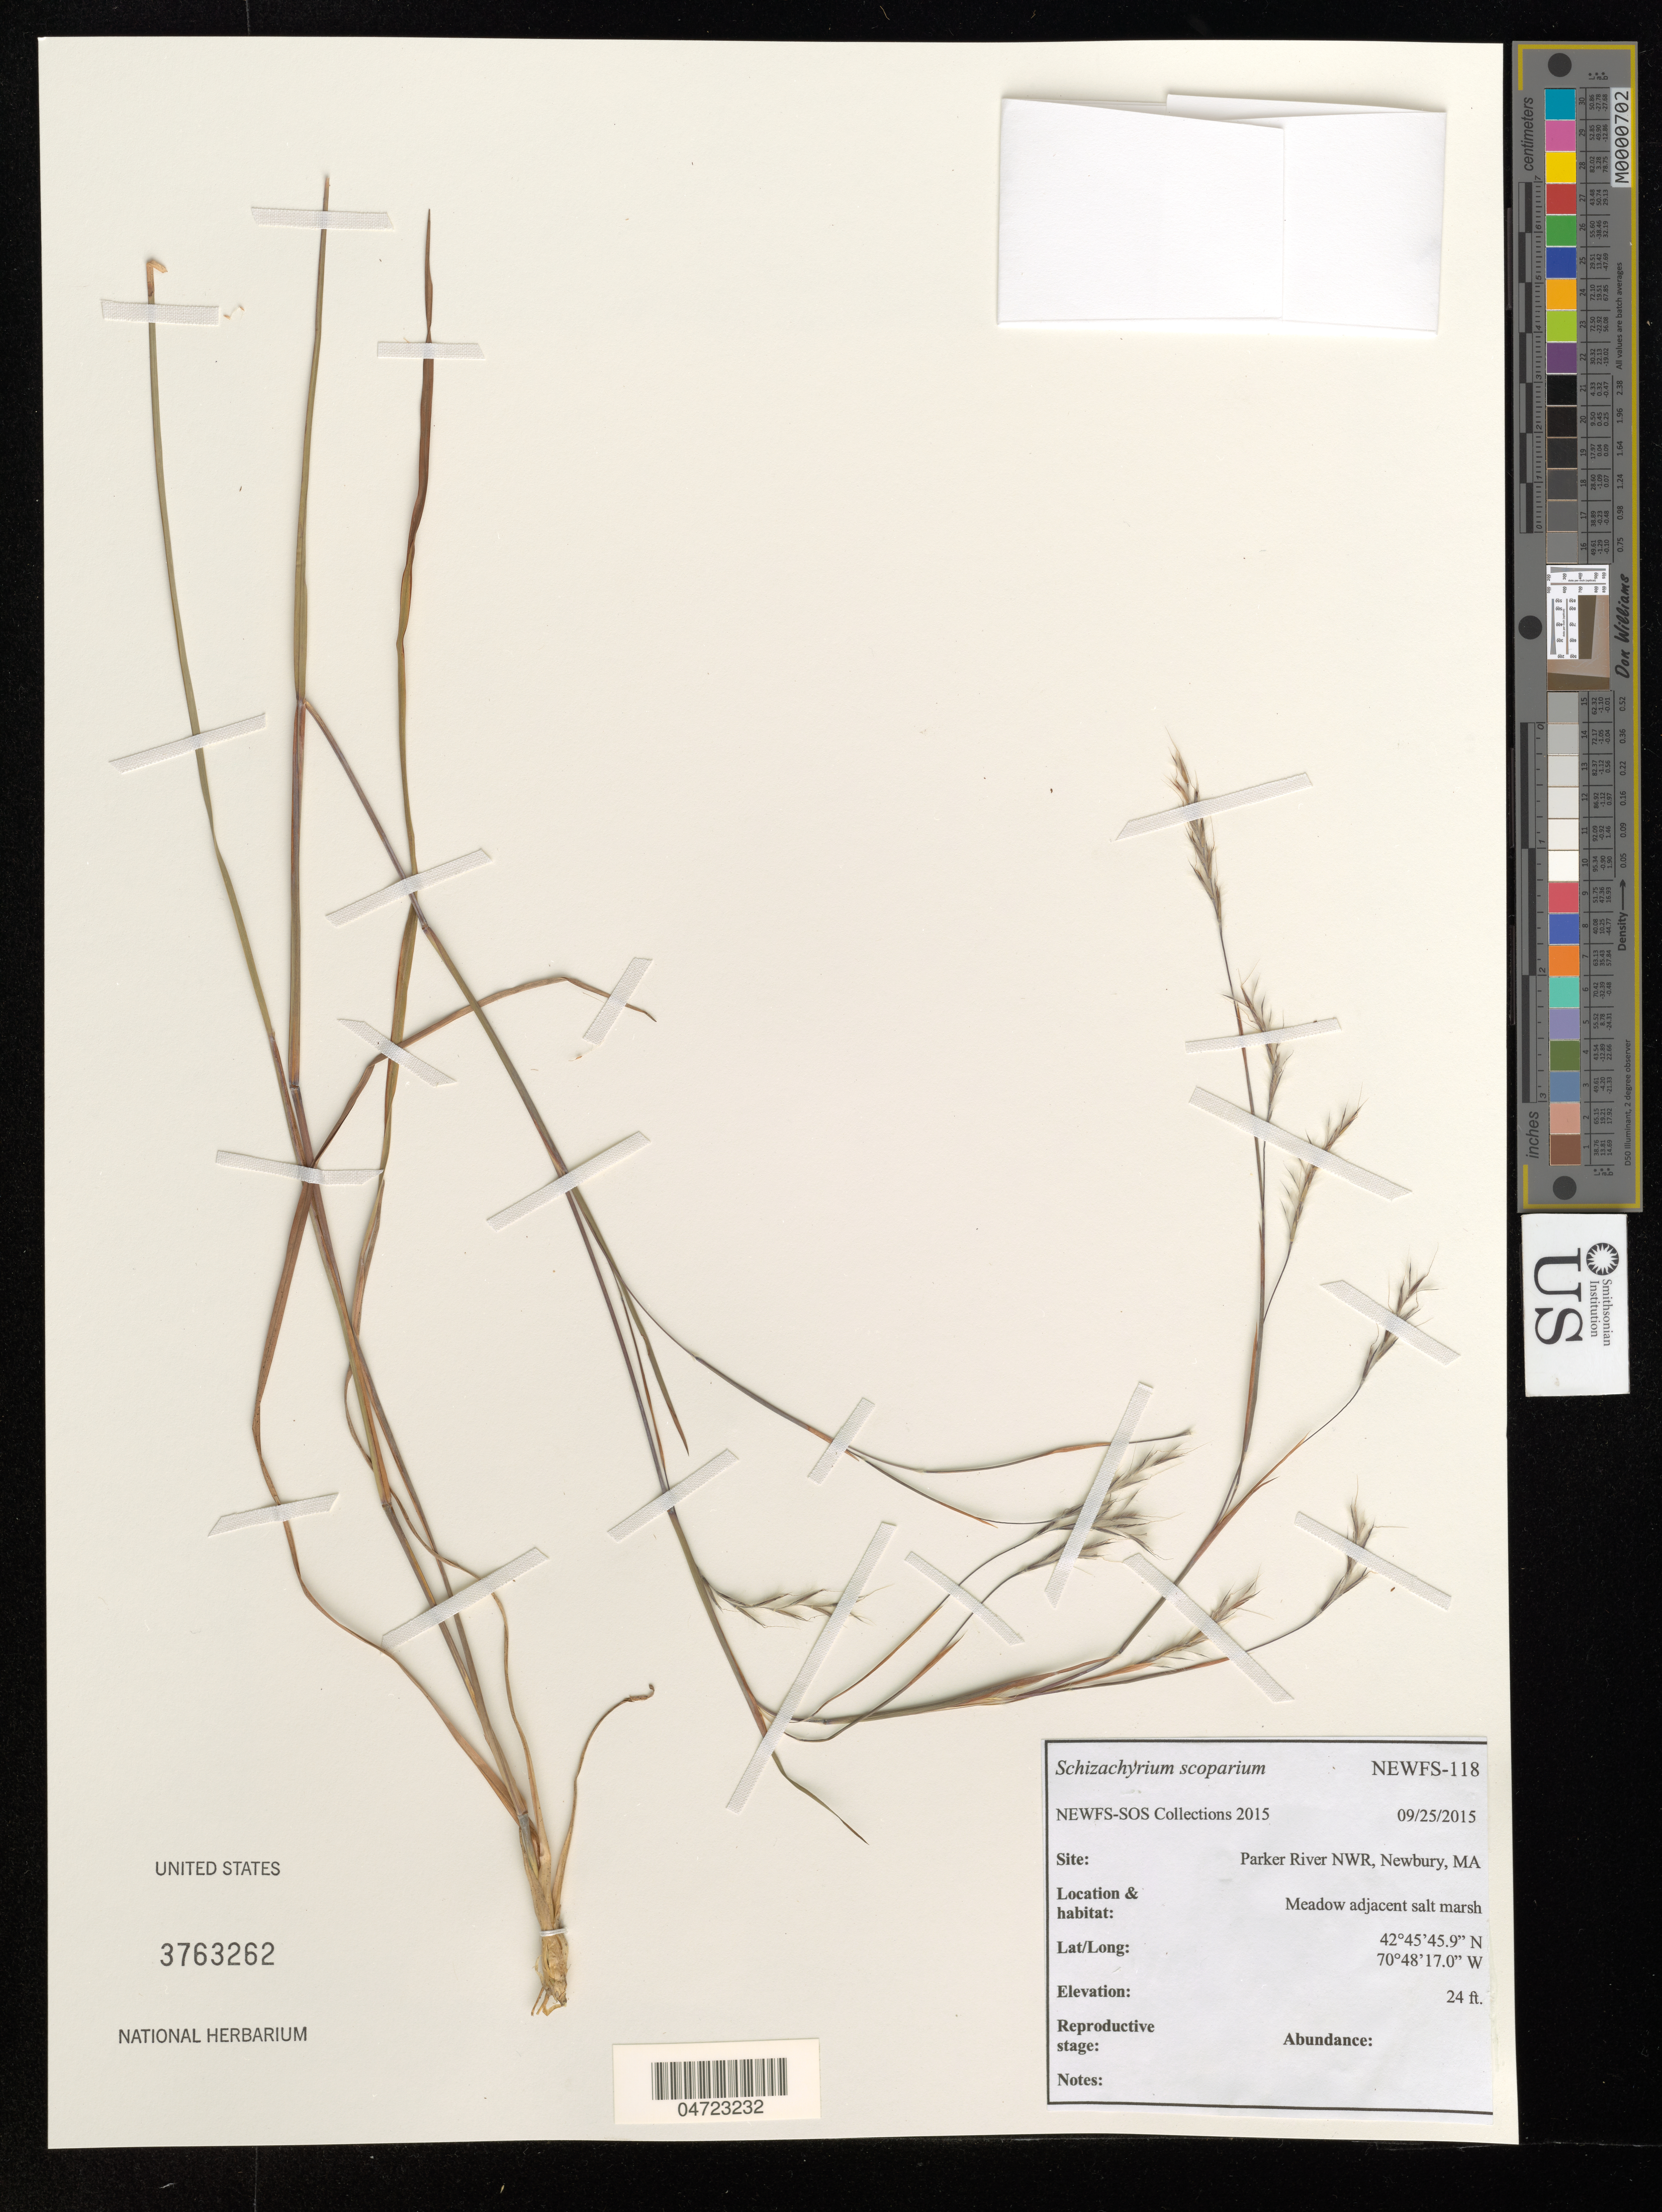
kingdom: Plantae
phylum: Tracheophyta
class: Liliopsida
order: Poales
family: Poaceae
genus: Schizachyrium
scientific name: Schizachyrium scoparium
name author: (Michx.) Nash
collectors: NEWFS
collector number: NEWFS-118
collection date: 2015-09-25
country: United States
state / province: Massachusetts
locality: Site: Parker River NWR, Newbury, MA.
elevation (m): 7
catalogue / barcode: US 3763262